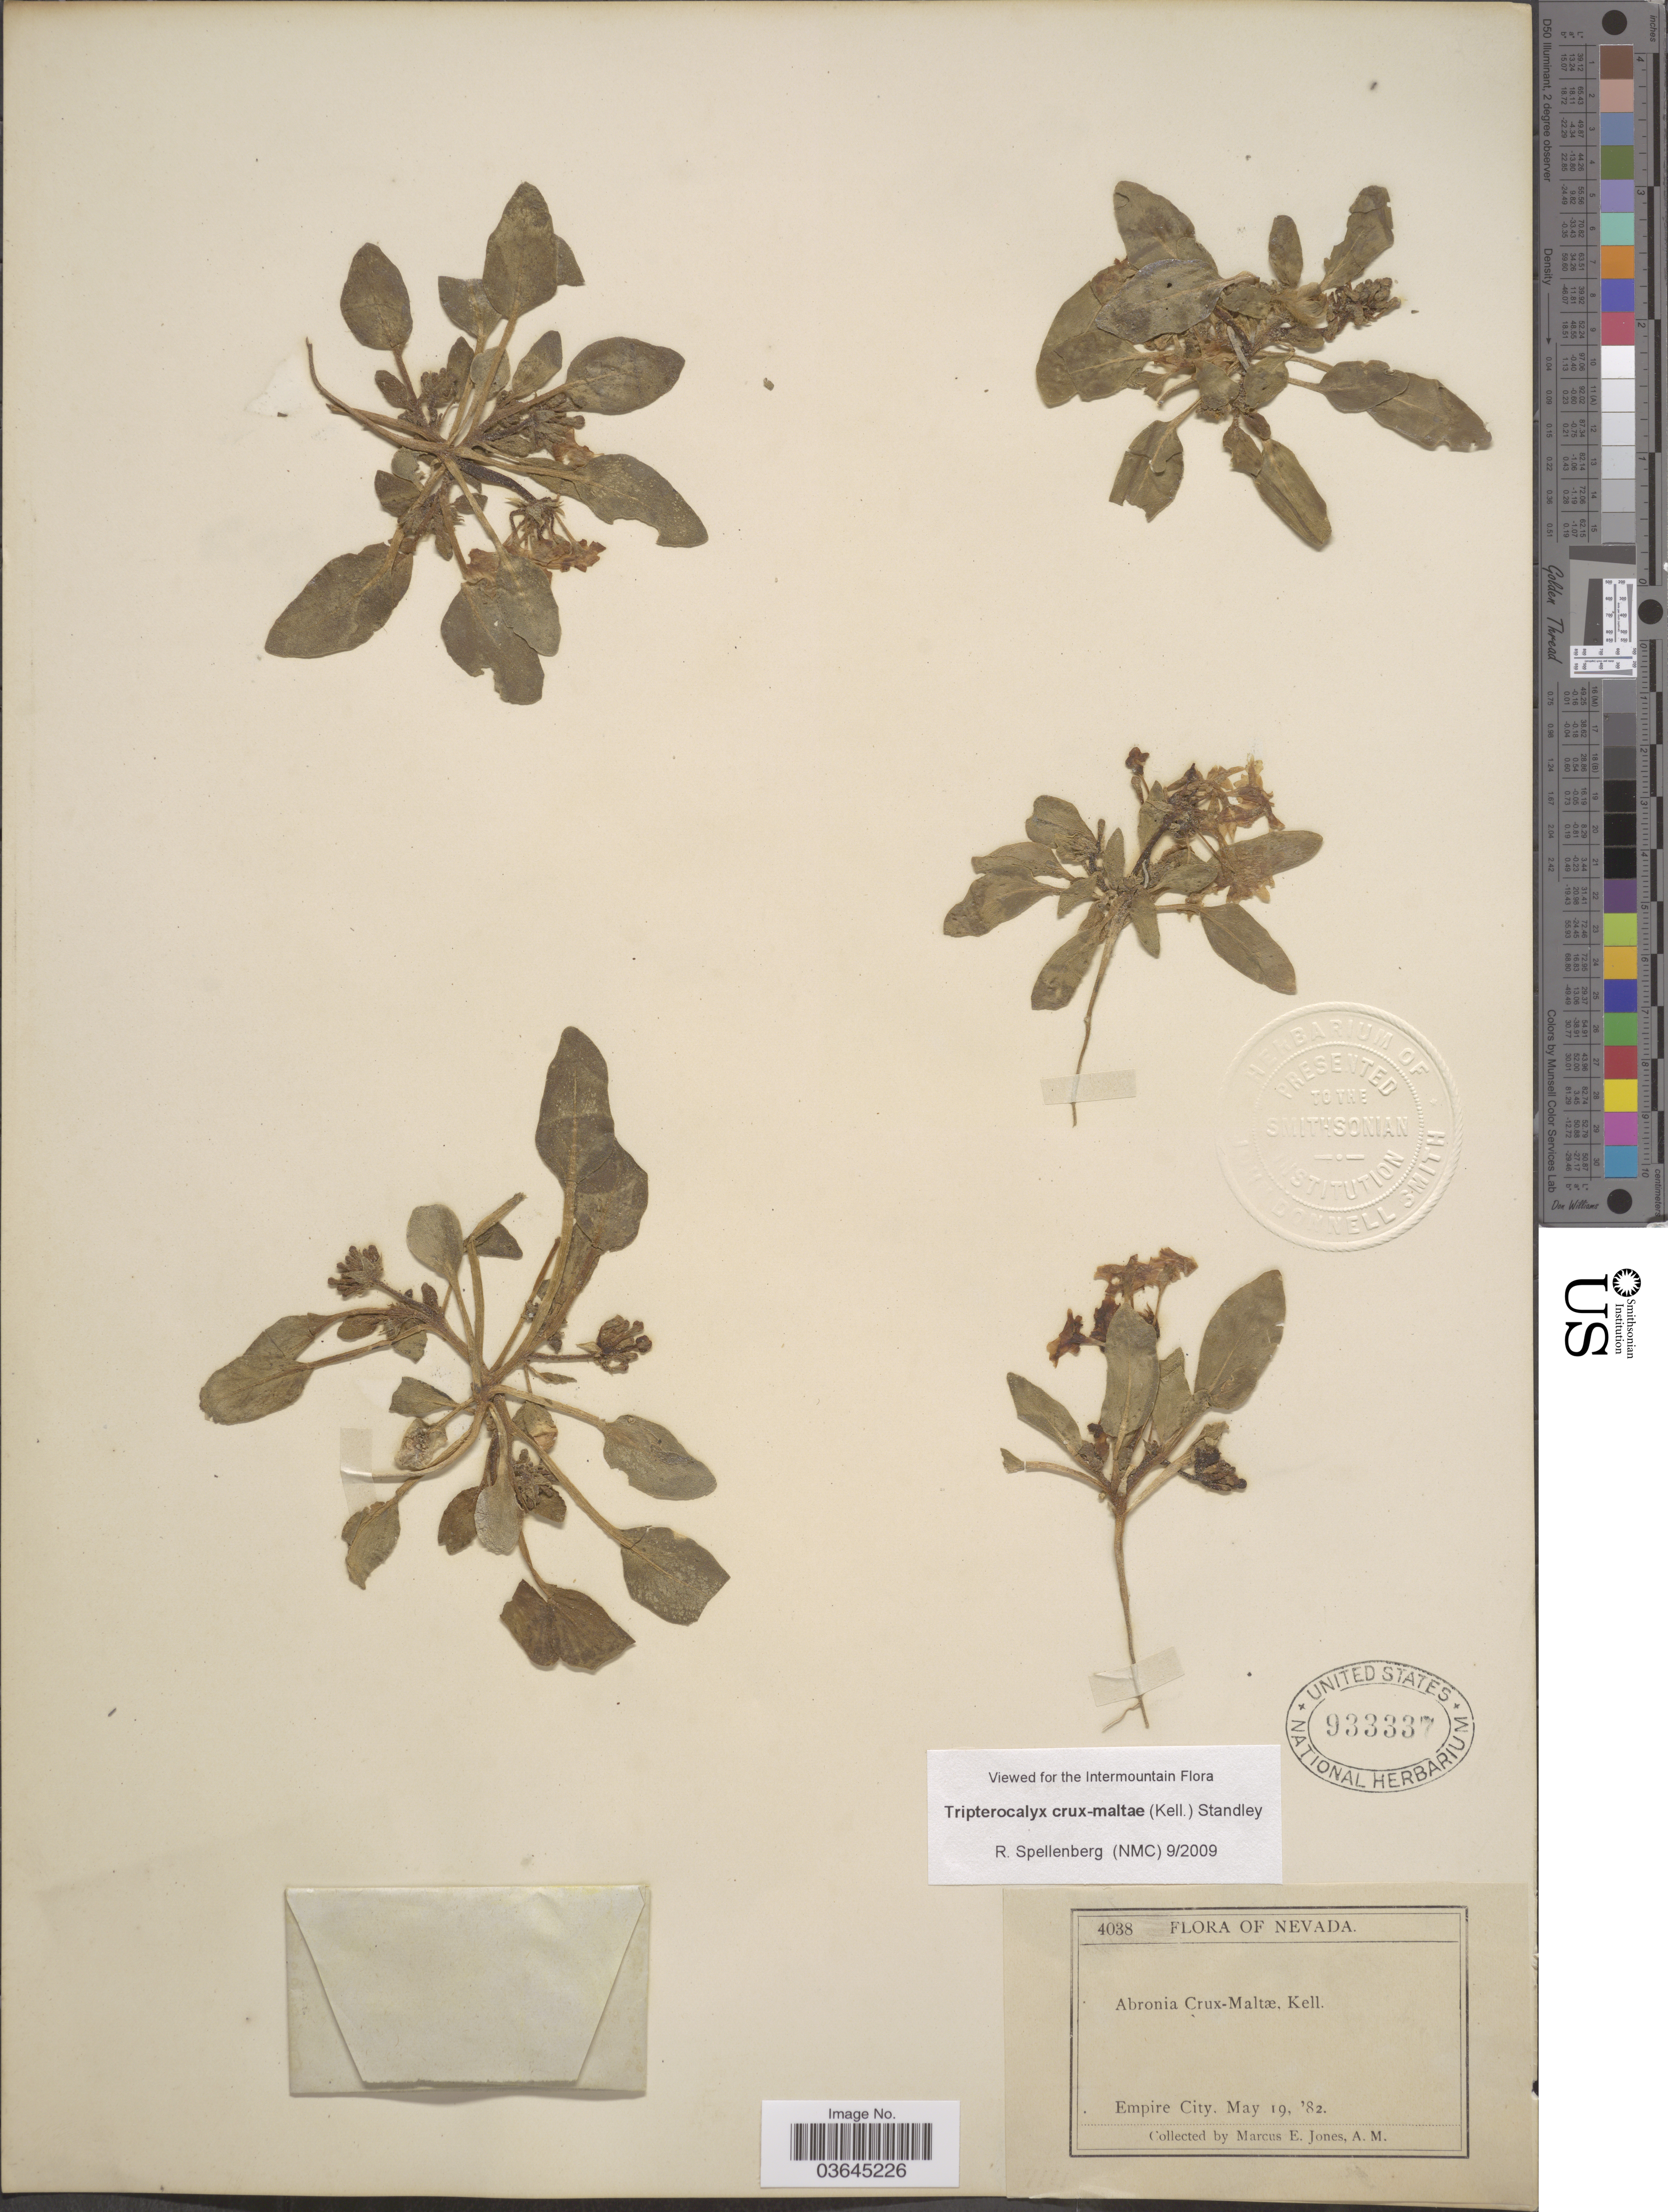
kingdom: Plantae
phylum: Tracheophyta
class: Magnoliopsida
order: Caryophyllales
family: Nyctaginaceae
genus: Tripterocalyx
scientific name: Tripterocalyx crux-maltae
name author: Standl.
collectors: M. E. Jones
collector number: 4038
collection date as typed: Transcribed d/m/y: 19/5/82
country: United States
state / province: Nevada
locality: Empire City.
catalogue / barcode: US 933337